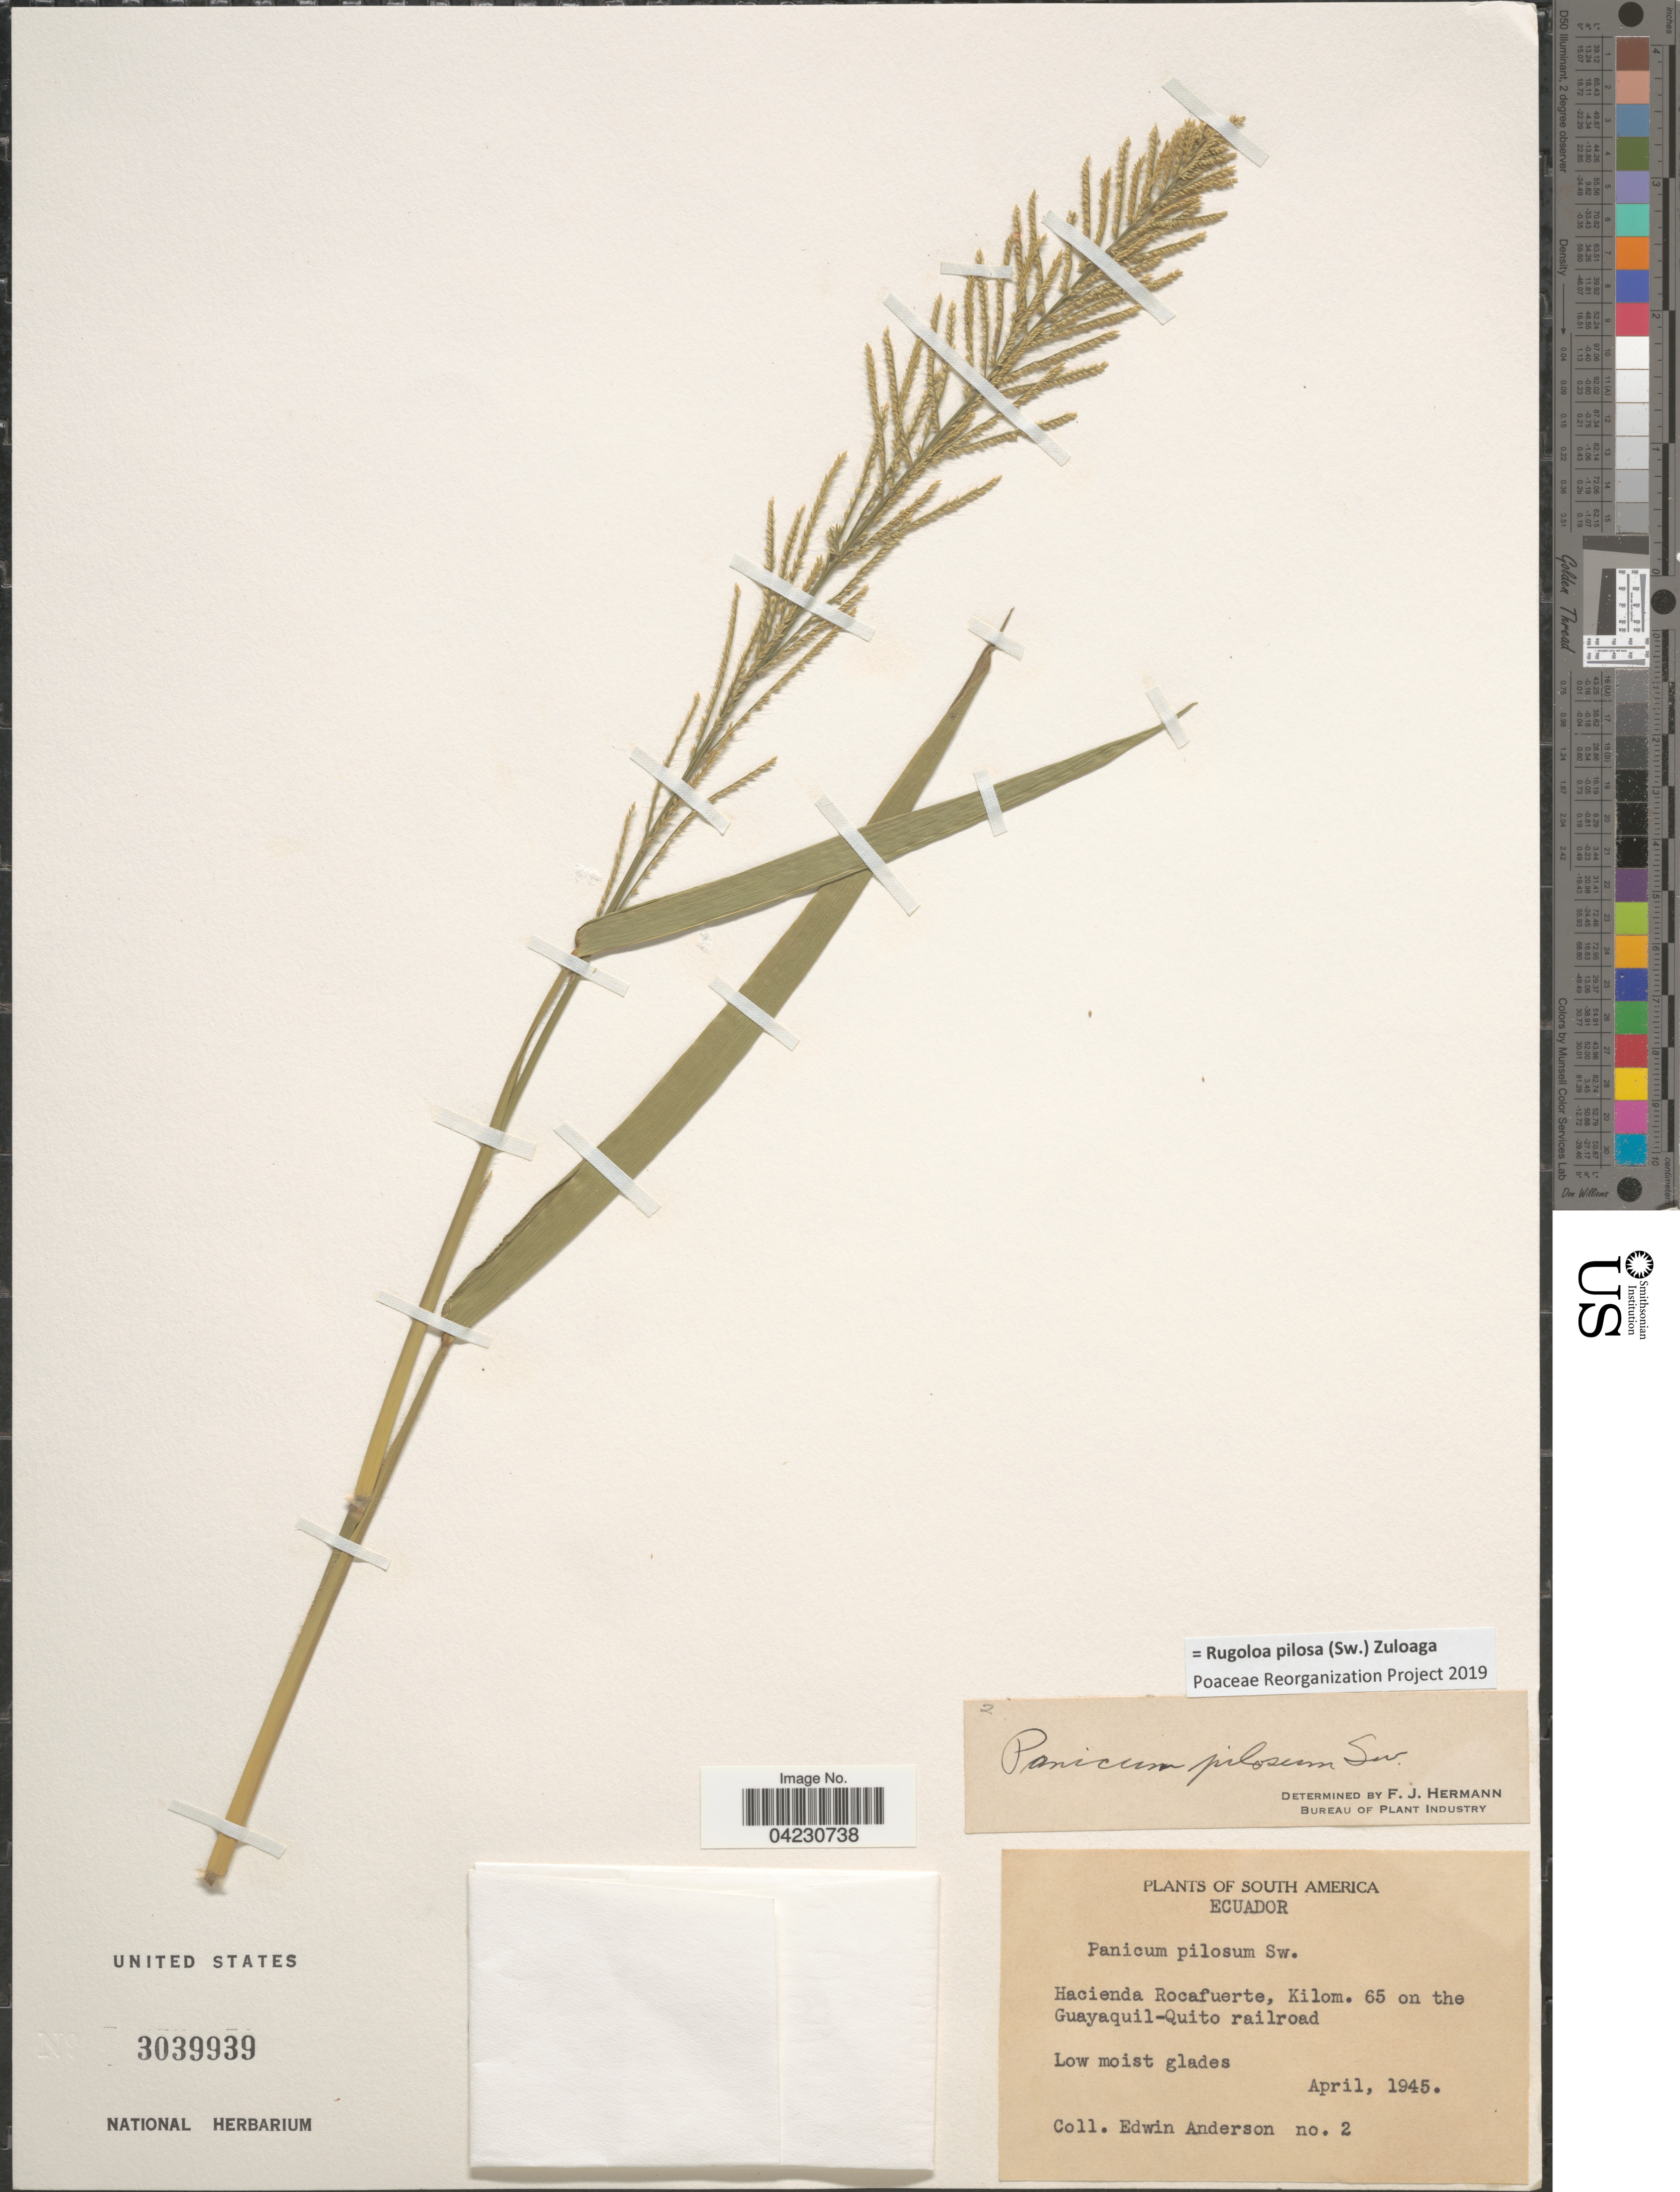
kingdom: Plantae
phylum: Tracheophyta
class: Liliopsida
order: Poales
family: Poaceae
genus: Rugoloa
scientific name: Rugoloa pilosa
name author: (Sw.) Zuloaga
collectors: E. Anderson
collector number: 2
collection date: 1945-04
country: Ecuador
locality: Hacienda Rocafuerte, Kilom. 65 on the Guayaquil-Quito railroad.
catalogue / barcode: US 3039939